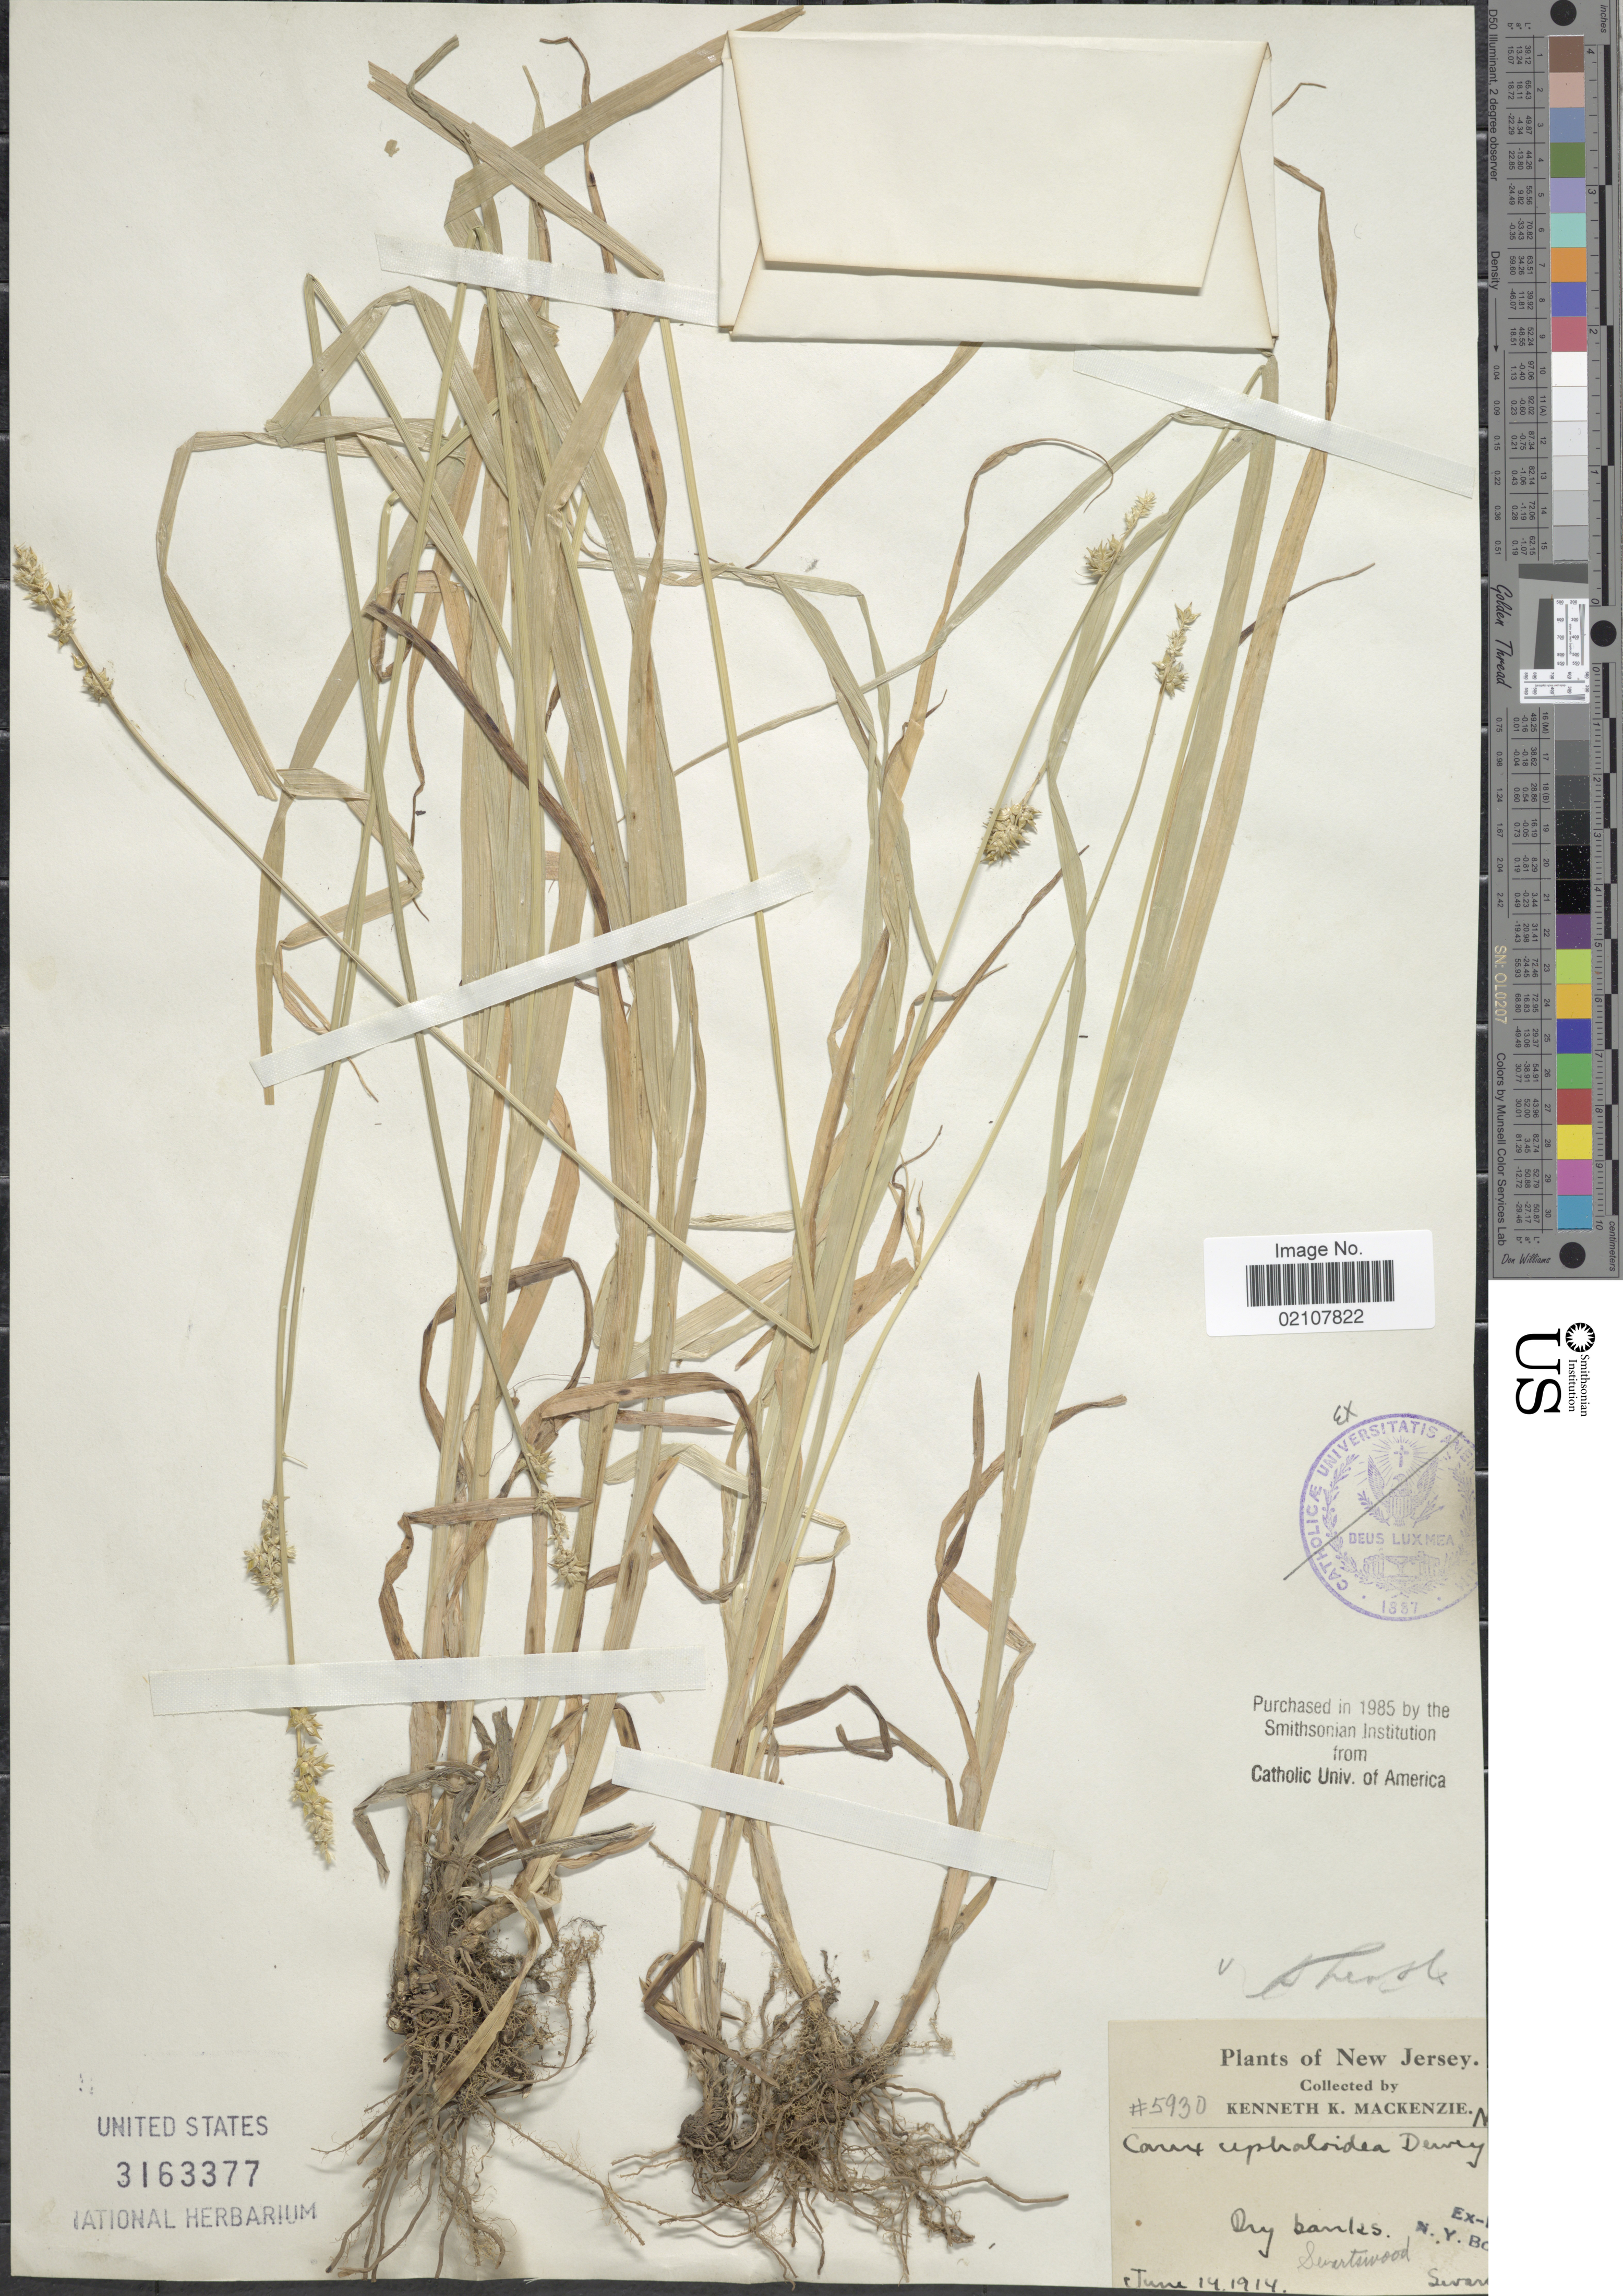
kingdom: Plantae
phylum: Tracheophyta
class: Liliopsida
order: Poales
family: Cyperaceae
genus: Carex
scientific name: Carex cephaloidea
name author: (Dewey) Dewey ex Boott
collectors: K. K. Mackenzie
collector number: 5930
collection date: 1914-06-14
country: United States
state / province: New Jersey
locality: Dry banks, Sewartswood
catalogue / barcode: US 3163377